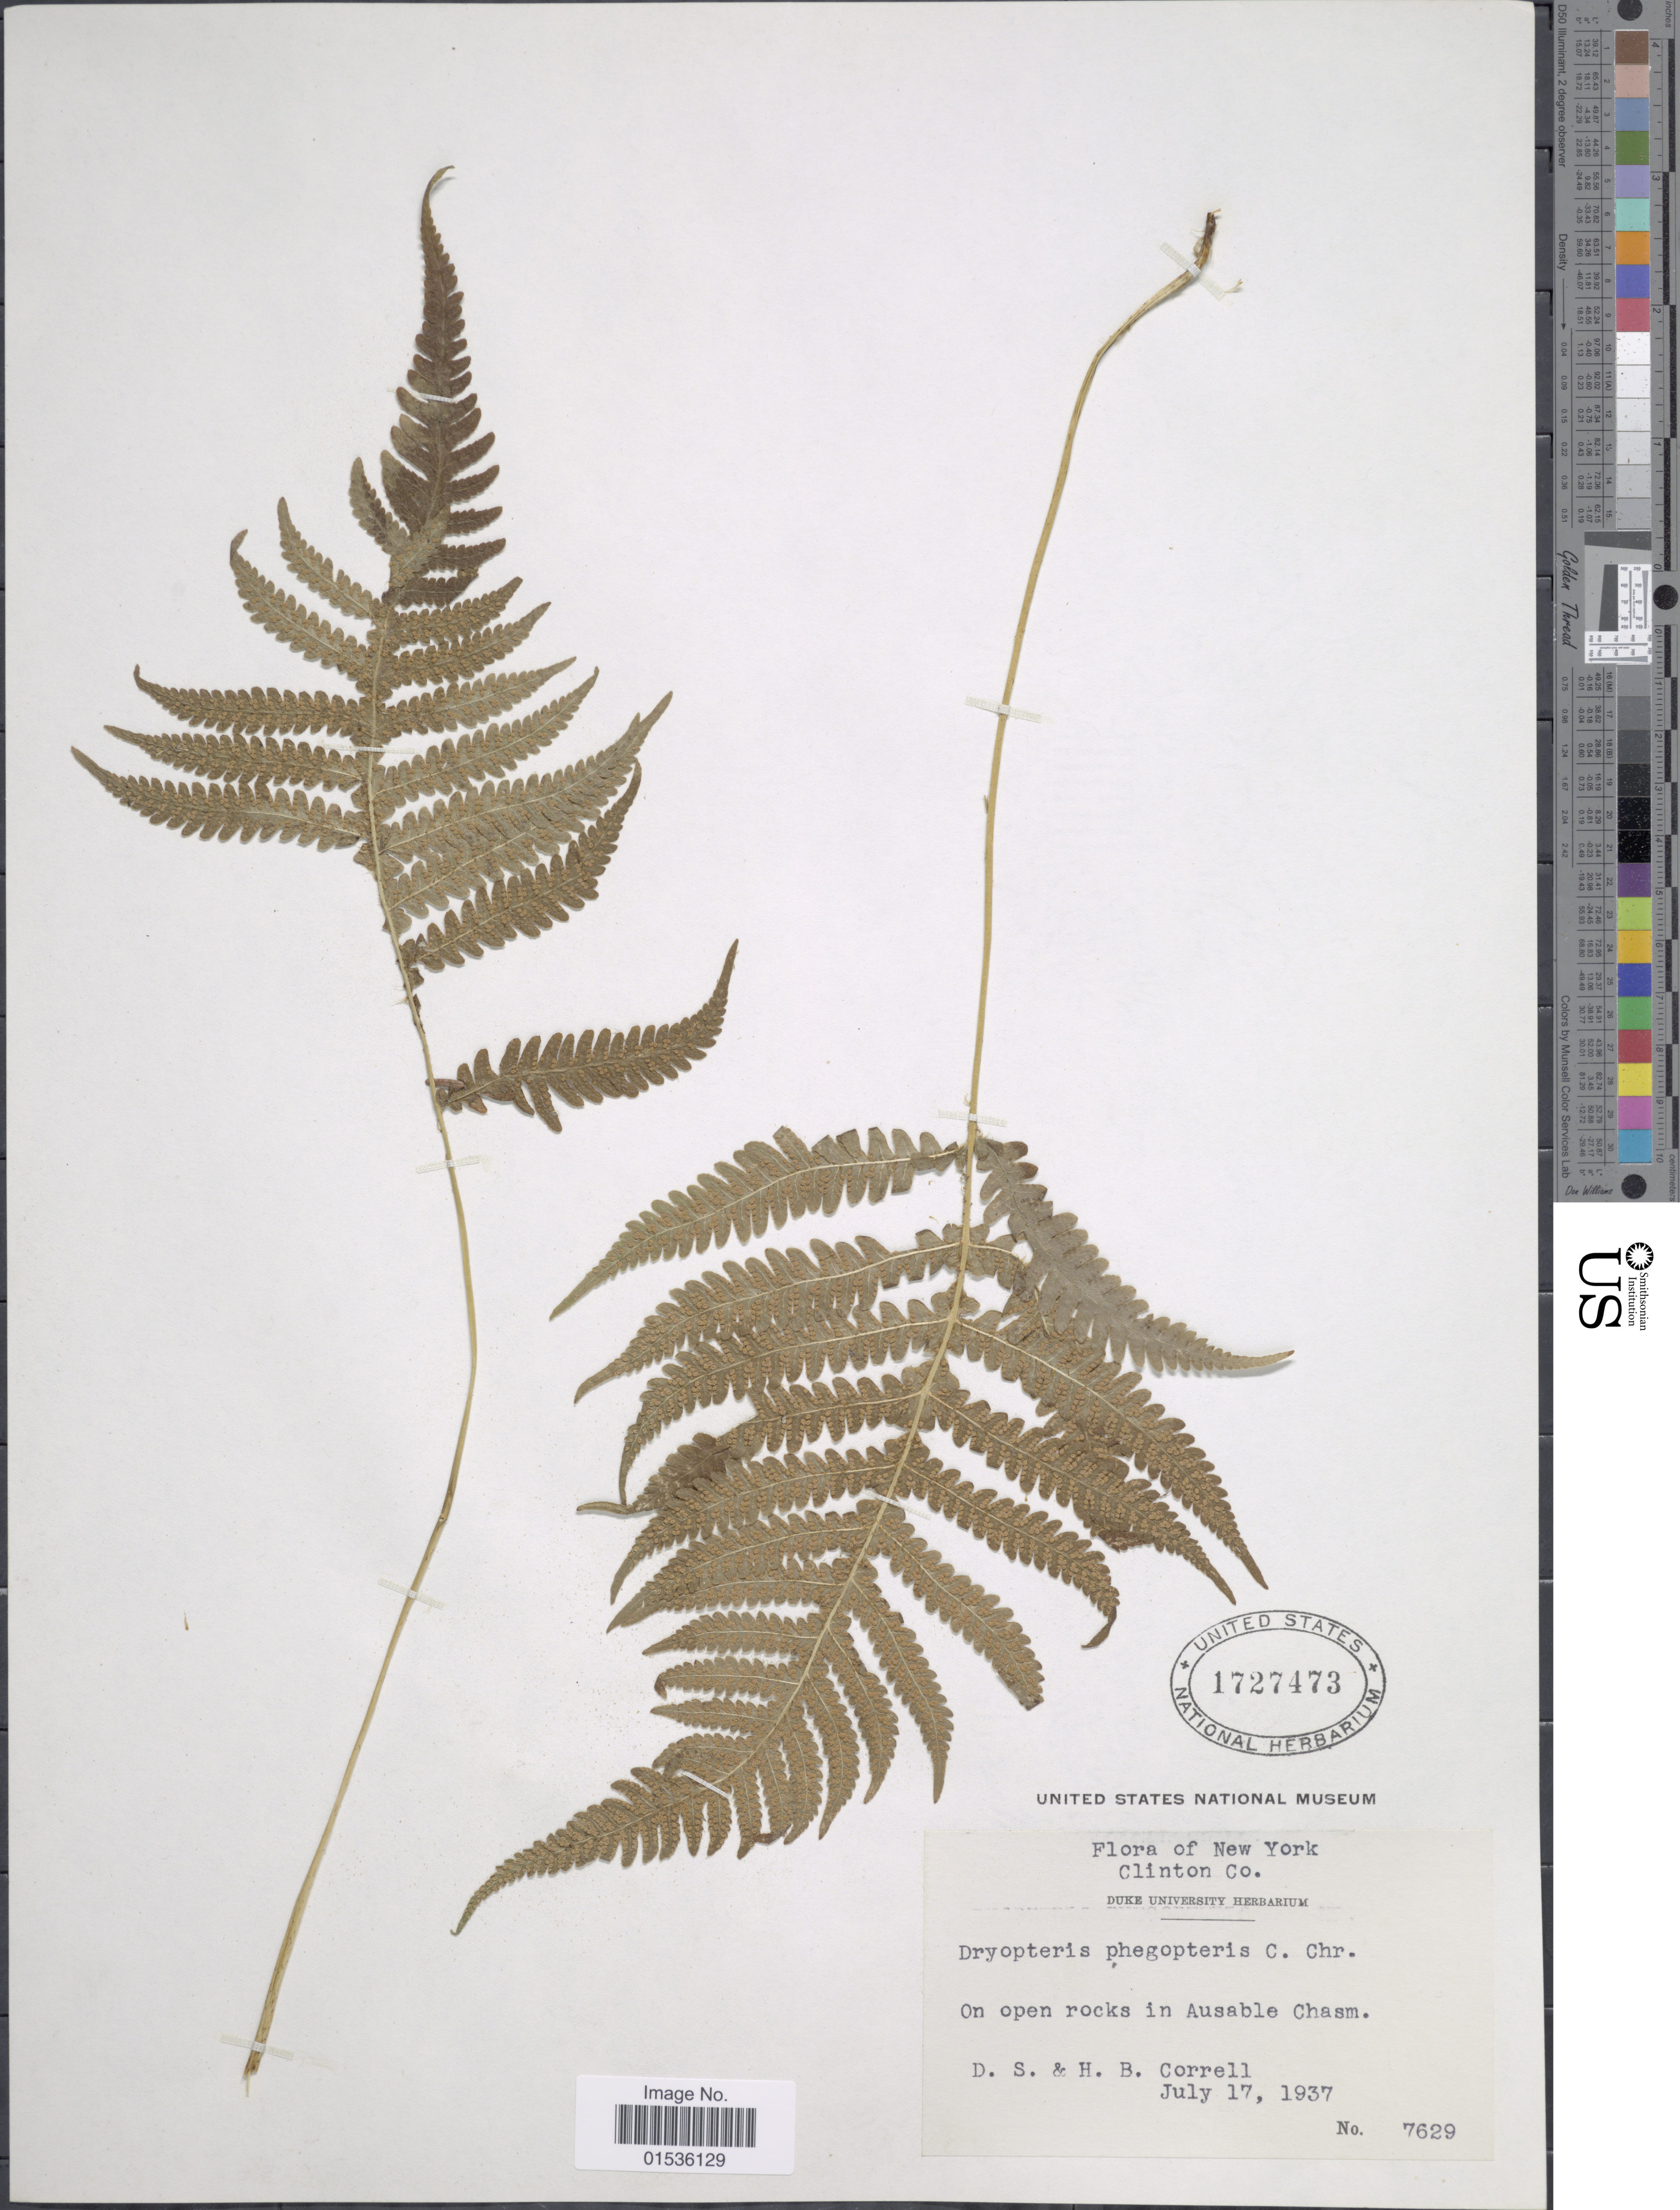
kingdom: Plantae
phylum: Tracheophyta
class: Polypodiopsida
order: Polypodiales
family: Thelypteridaceae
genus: Phegopteris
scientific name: Phegopteris connectilis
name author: (Michx.) Watt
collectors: D. S. Correll & H. Correll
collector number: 7629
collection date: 1937-07-17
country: United States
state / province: New York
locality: New York, Clinton Co. On open rocks in Ausable Chasm.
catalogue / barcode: US 1727473